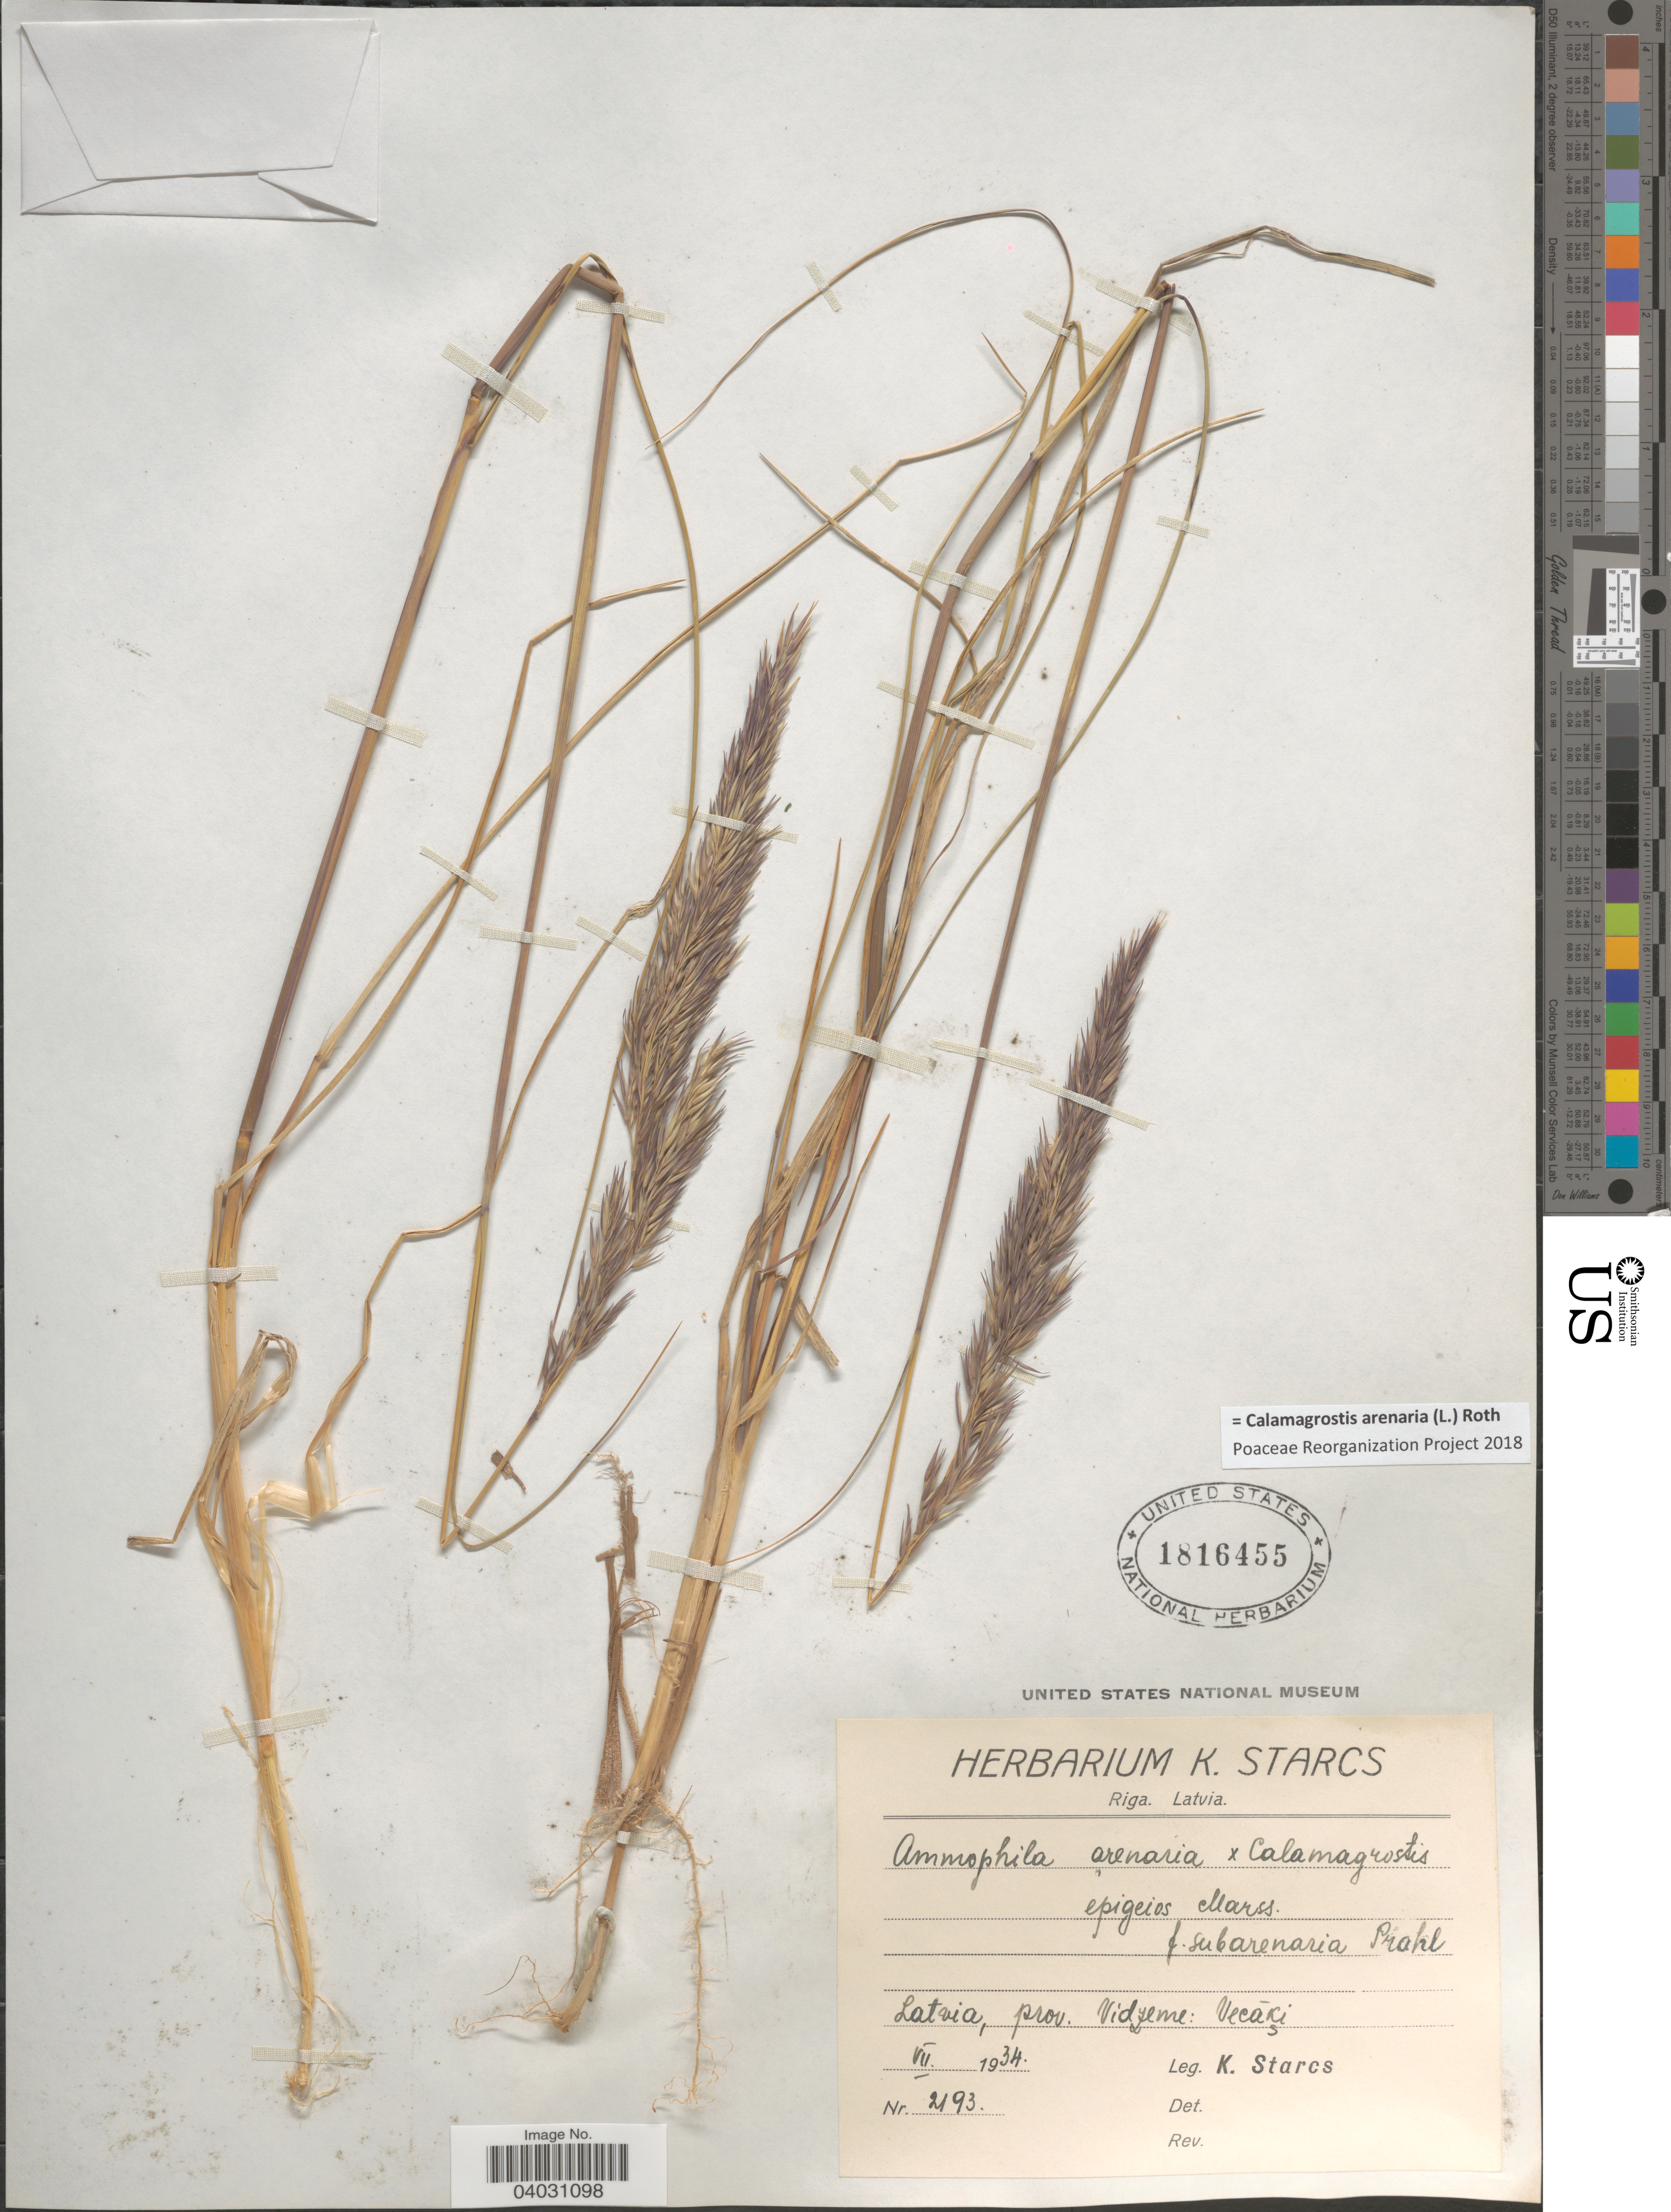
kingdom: Plantae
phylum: Tracheophyta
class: Liliopsida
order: Poales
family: Poaceae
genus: Calamagrostis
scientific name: Calamagrostis arenaria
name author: (L.) Roth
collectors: K. Starcs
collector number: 2193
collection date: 1934-07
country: Latvia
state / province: Riga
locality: Prov. Vidzeme: Vecāķi.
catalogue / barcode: US 1816455